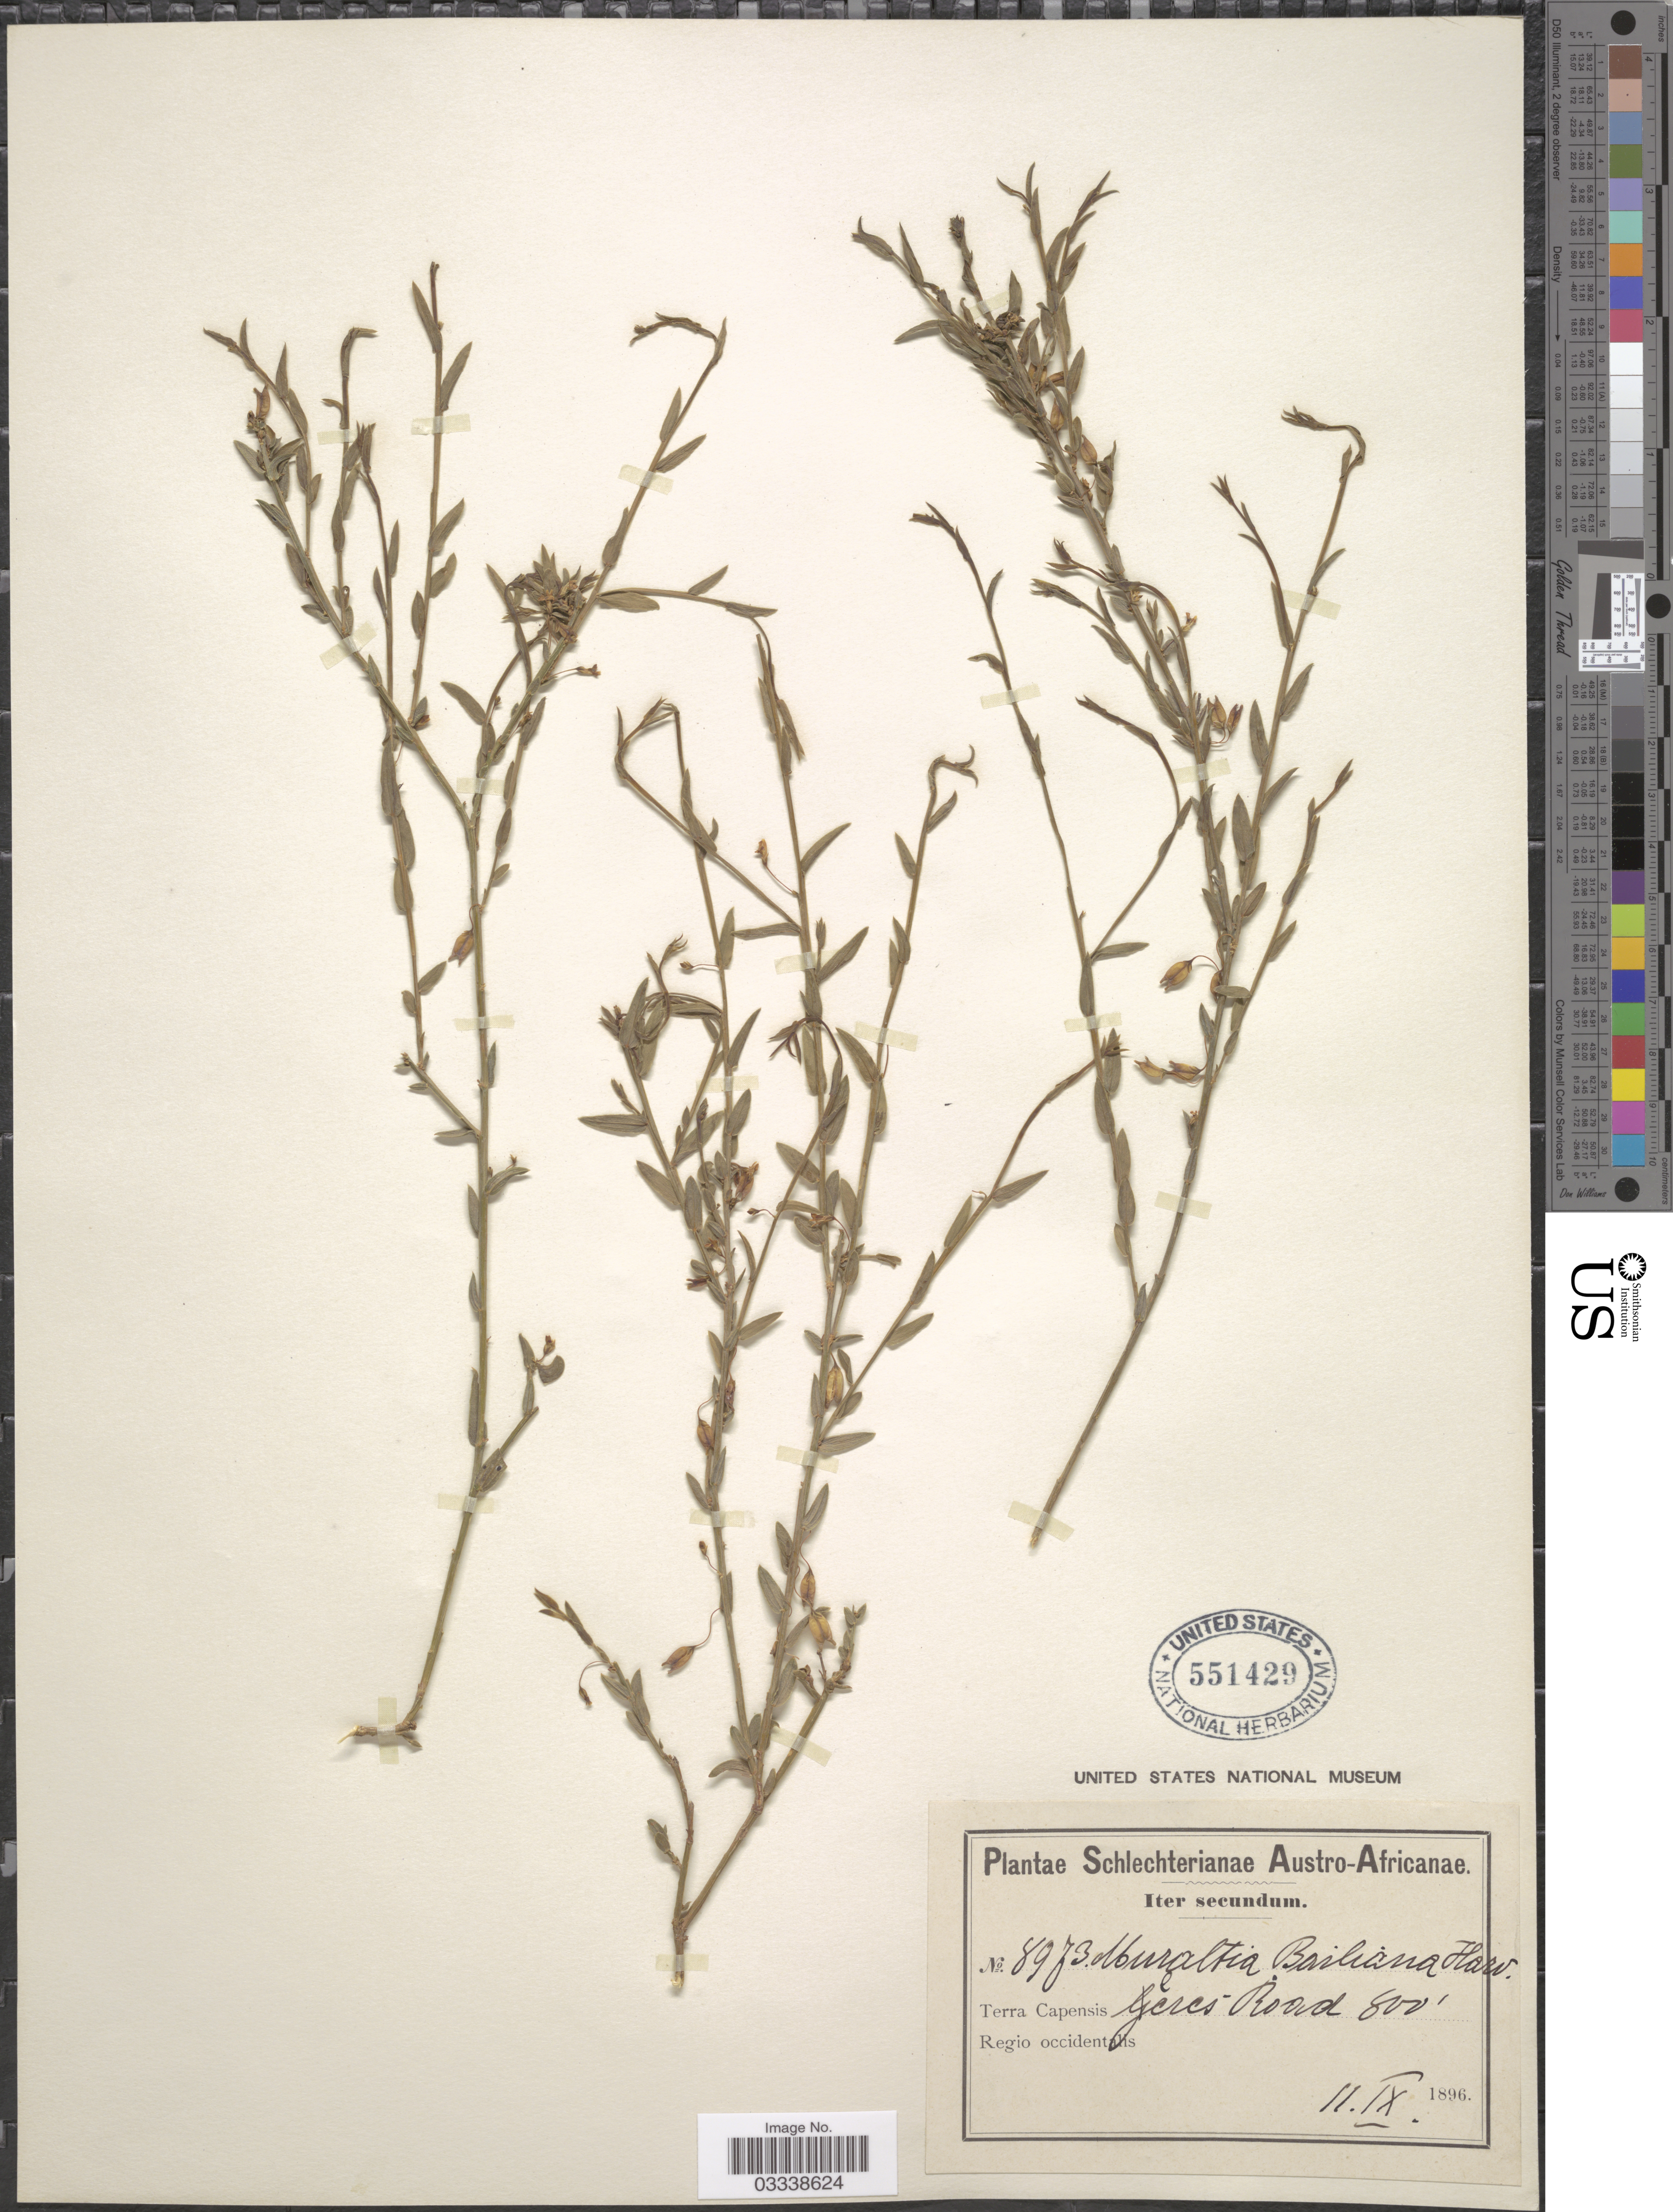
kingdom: Plantae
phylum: Tracheophyta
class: Magnoliopsida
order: Fabales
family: Polygalaceae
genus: Muraltia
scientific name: Muraltia beiliana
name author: (Eckl. & Zeyh.) Harv.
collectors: Schlechter, --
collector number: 8973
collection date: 1896-09-11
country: South Africa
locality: Terra Capensis, Ceres-Road, Regio occidentalis.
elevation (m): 244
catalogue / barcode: US 551429